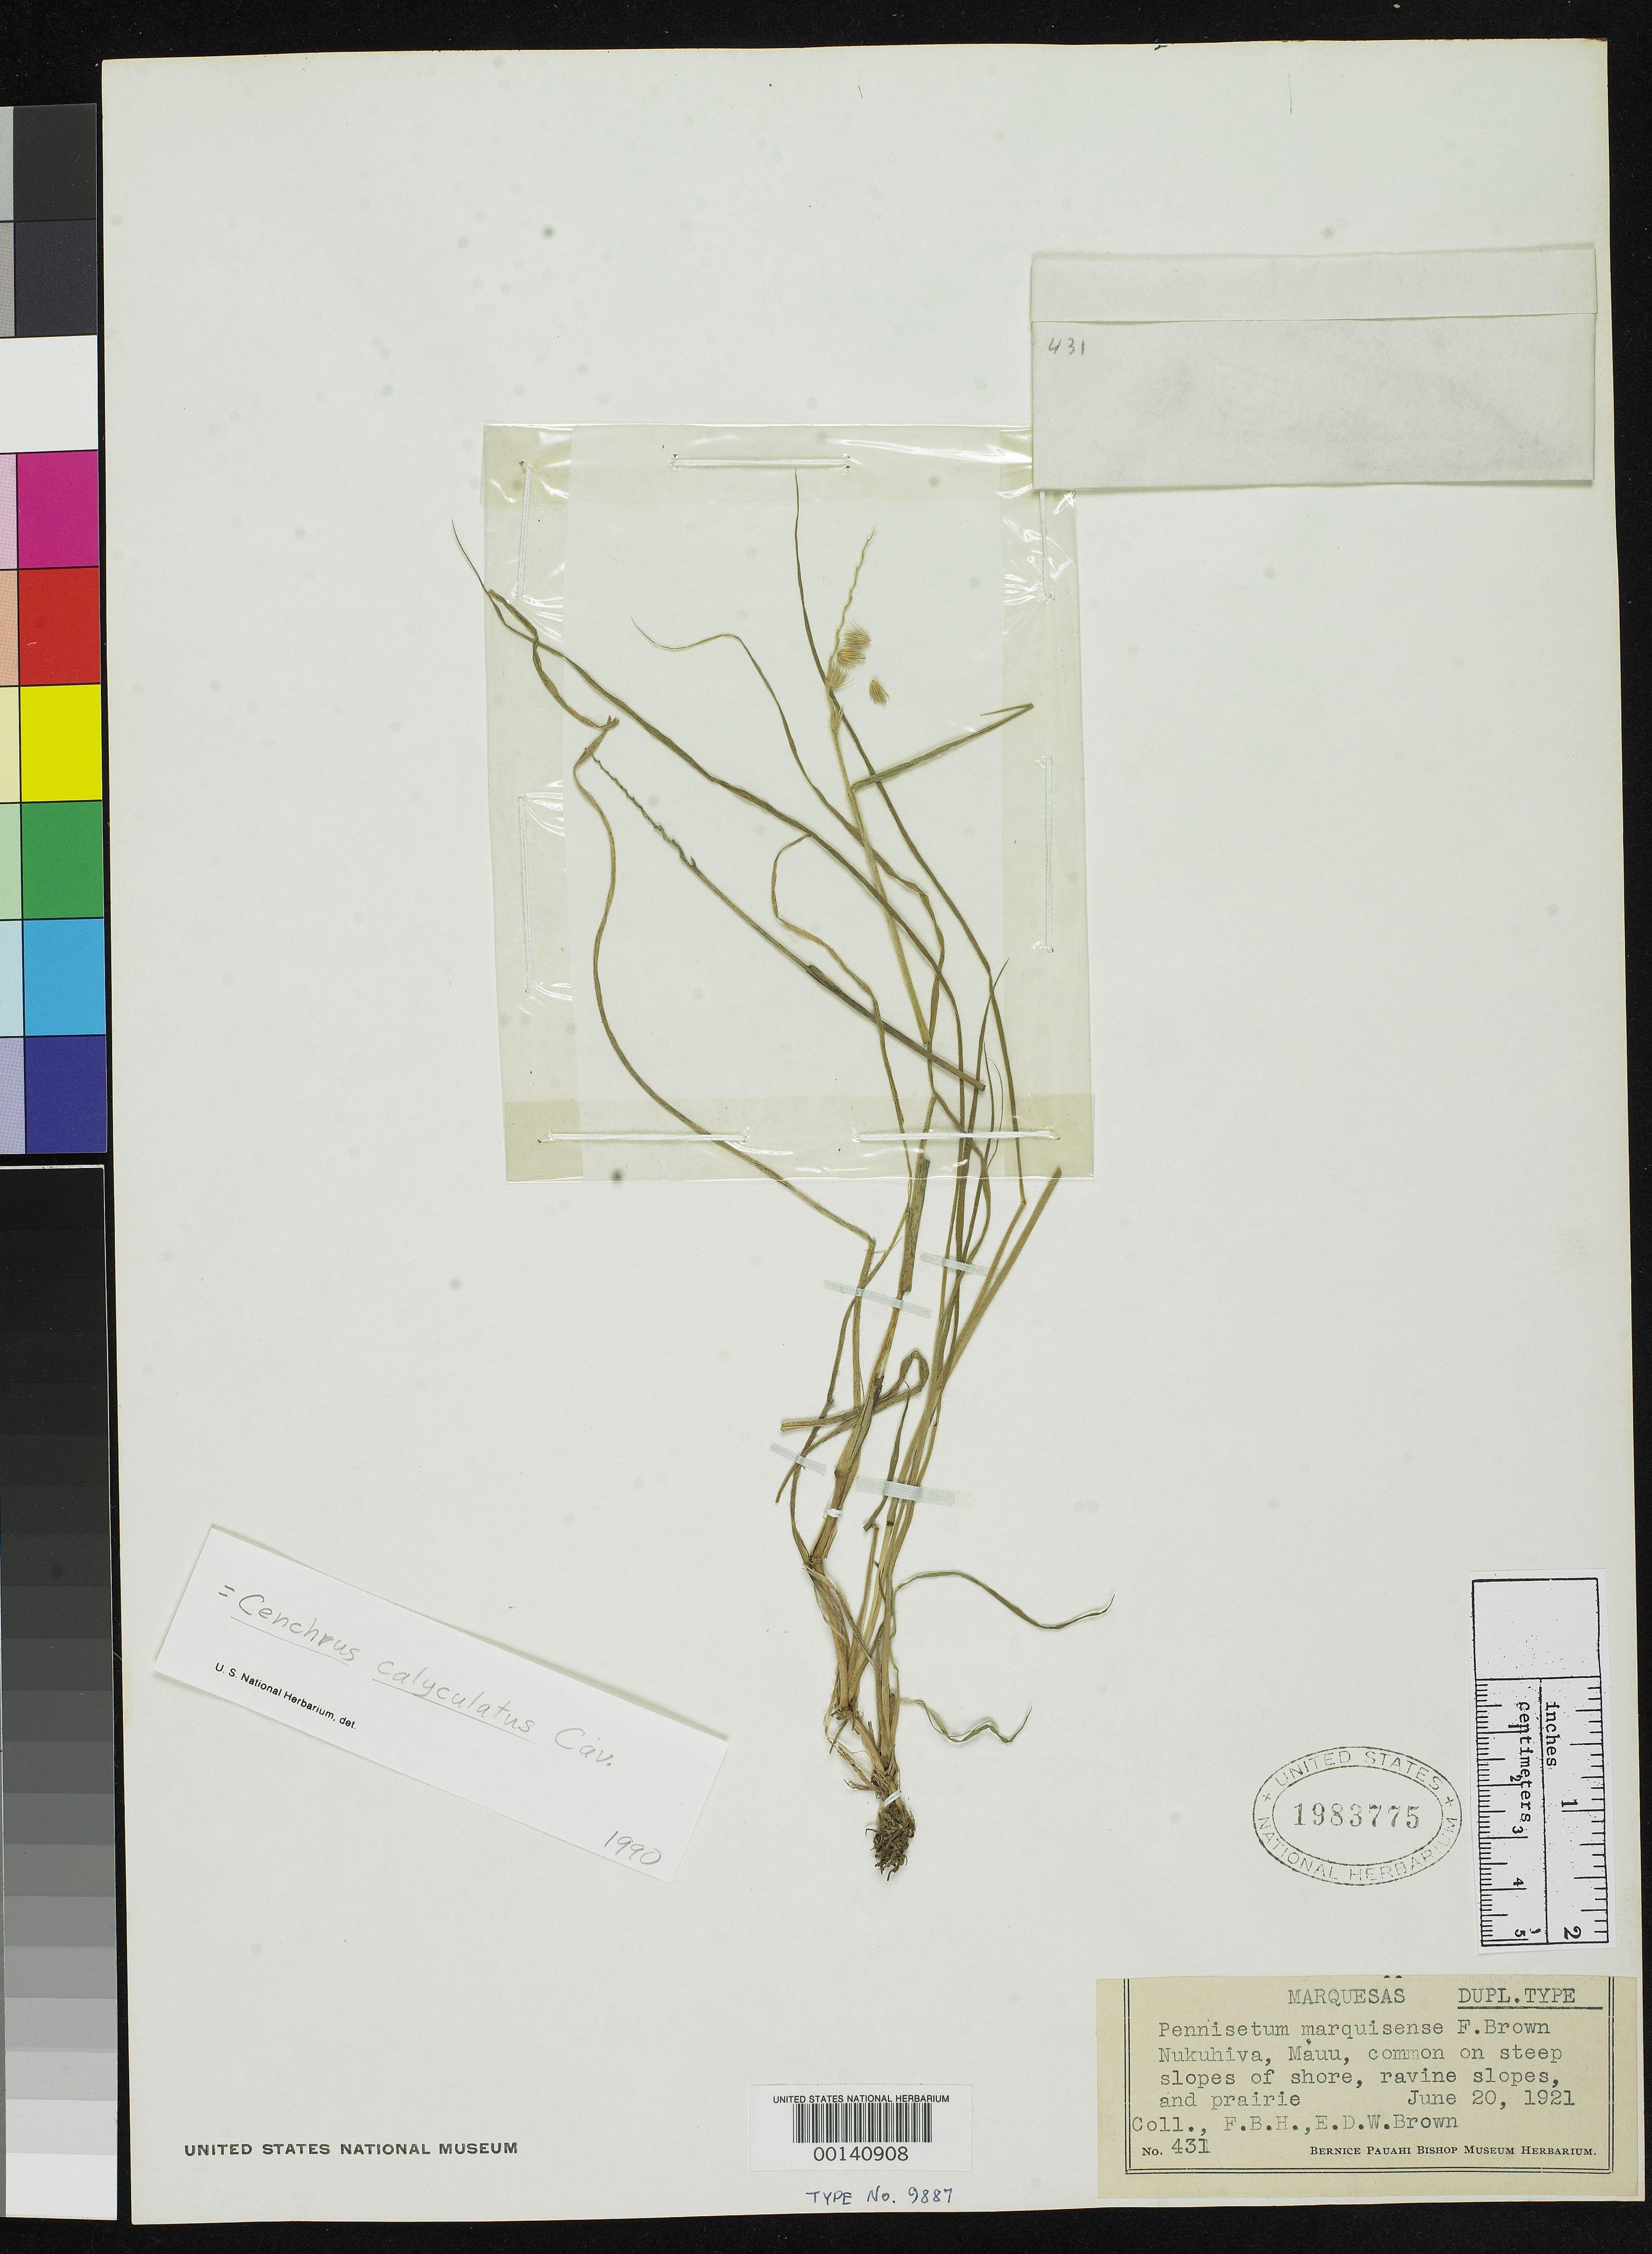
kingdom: Plantae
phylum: Tracheophyta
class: Liliopsida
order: Poales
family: Poaceae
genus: Pennisetum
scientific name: Pennisetum marquisense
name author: F. Br.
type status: Isotype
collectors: F. Brown & E. Brown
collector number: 431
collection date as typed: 20 Jun 1921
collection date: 1921-06-20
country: French Polynesia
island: Nuku Hiva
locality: Mauu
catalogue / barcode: US 1983775